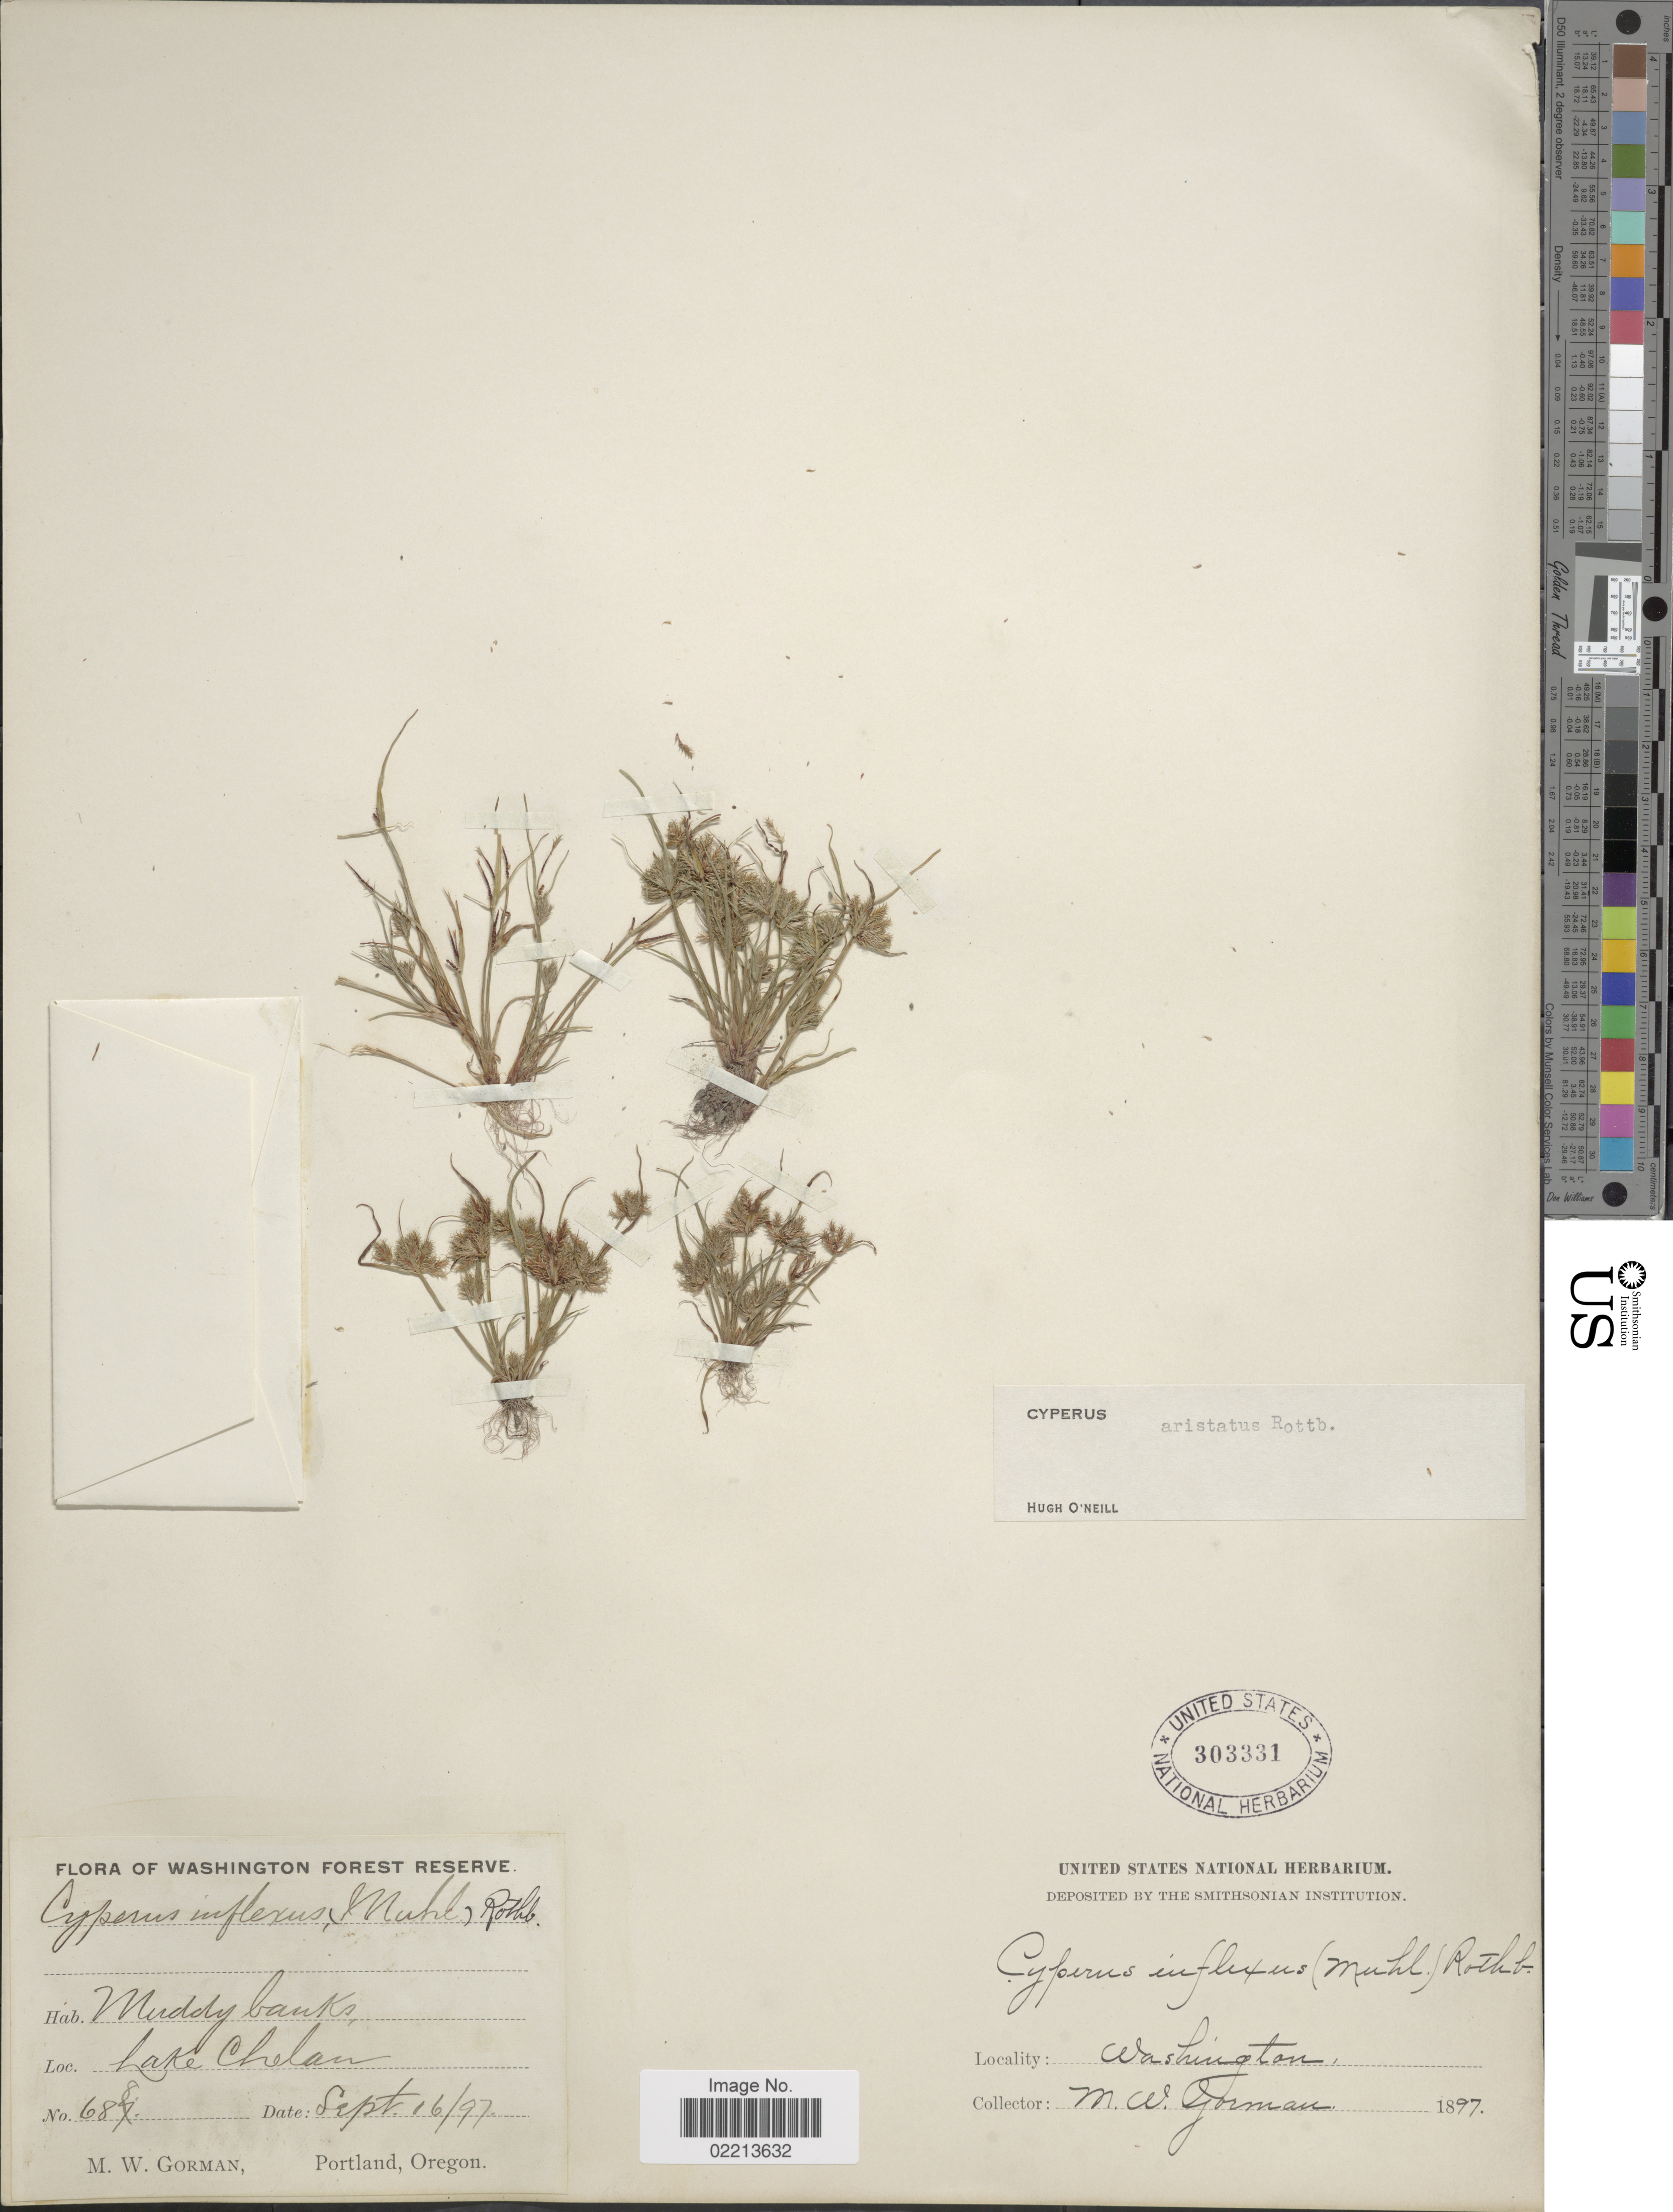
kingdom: Plantae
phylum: Tracheophyta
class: Liliopsida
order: Poales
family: Cyperaceae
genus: Cyperus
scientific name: Cyperus squarrosus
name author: L.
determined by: Strong, Mark T., (BOT), Smithsonian Institution - National Museum of Natural History (UNITED STATES)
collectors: M. W. Gorman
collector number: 688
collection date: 1897-09-16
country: United States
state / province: Washington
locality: Muddy banks, Lake Chelan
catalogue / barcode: US 303331